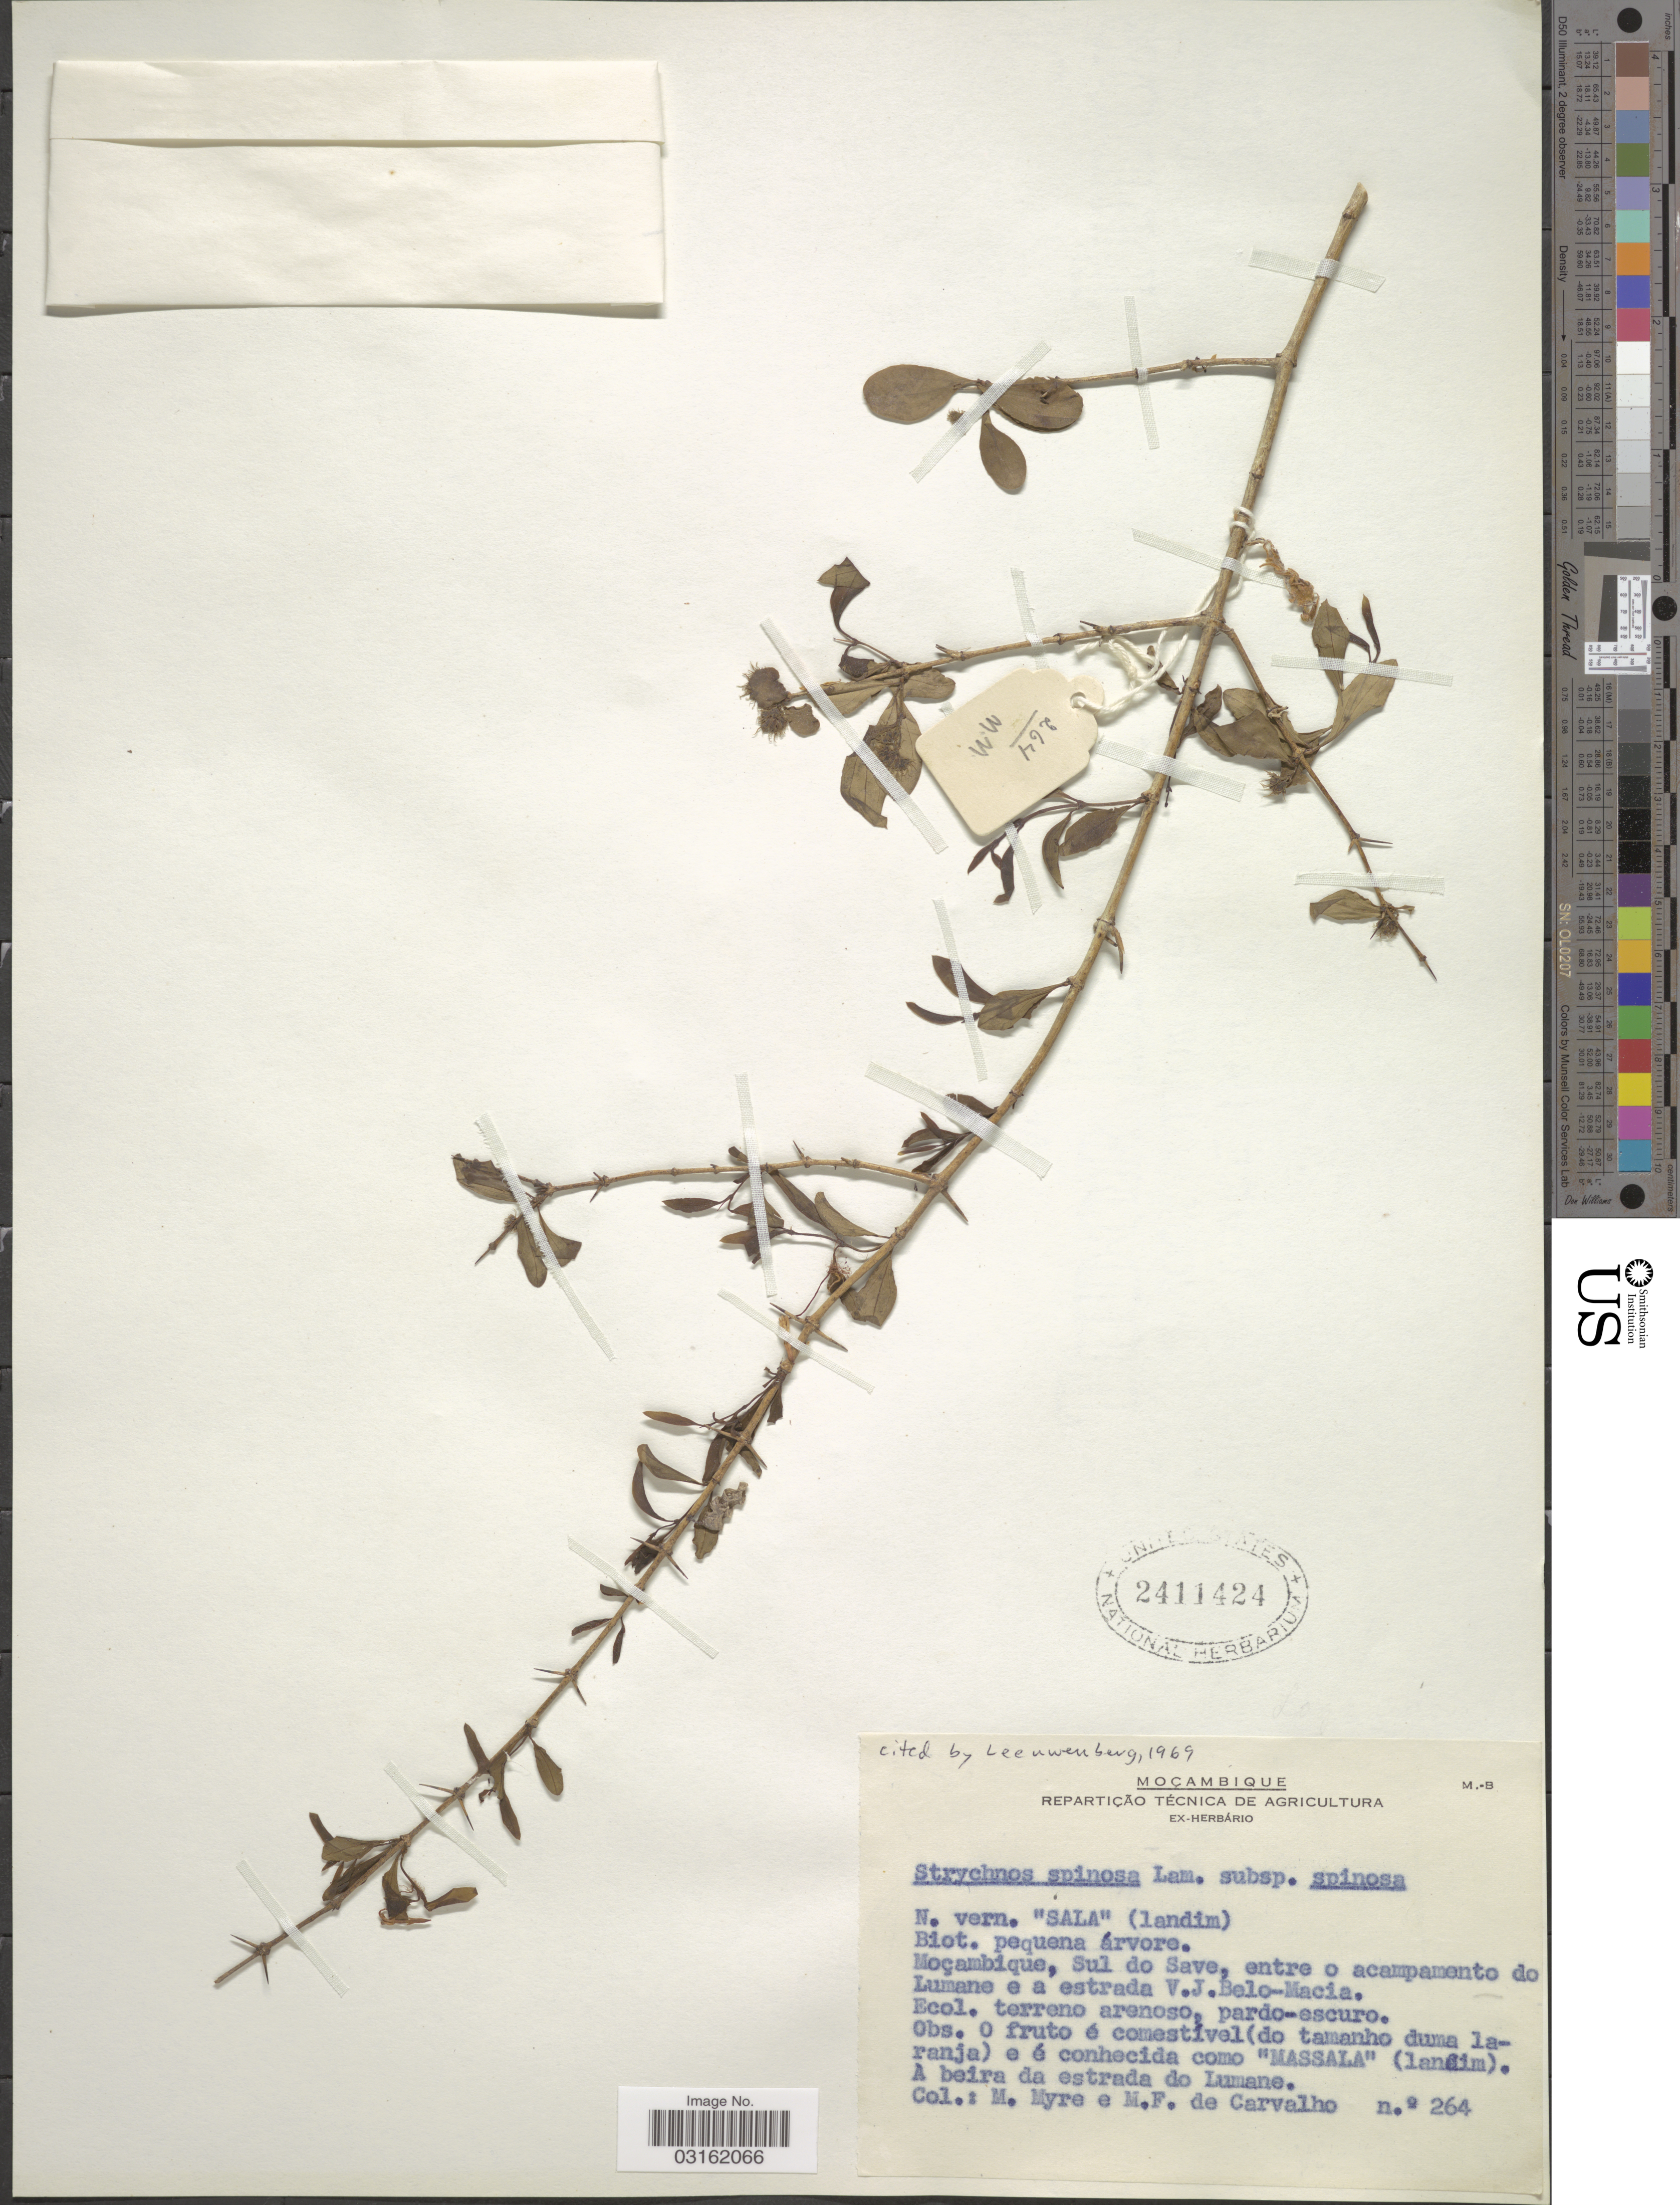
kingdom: Plantae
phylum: Tracheophyta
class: Magnoliopsida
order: Gentianales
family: Loganiaceae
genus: Strychnos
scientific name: Strychnos spinosa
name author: Lam.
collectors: Myre, M. & M. F. Carvalho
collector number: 264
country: Mozambique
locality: Moçambique, Sul do Save, entre o acampamento do Lumane e a estrada V.J. Belo-Macia.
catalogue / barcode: US 2411424